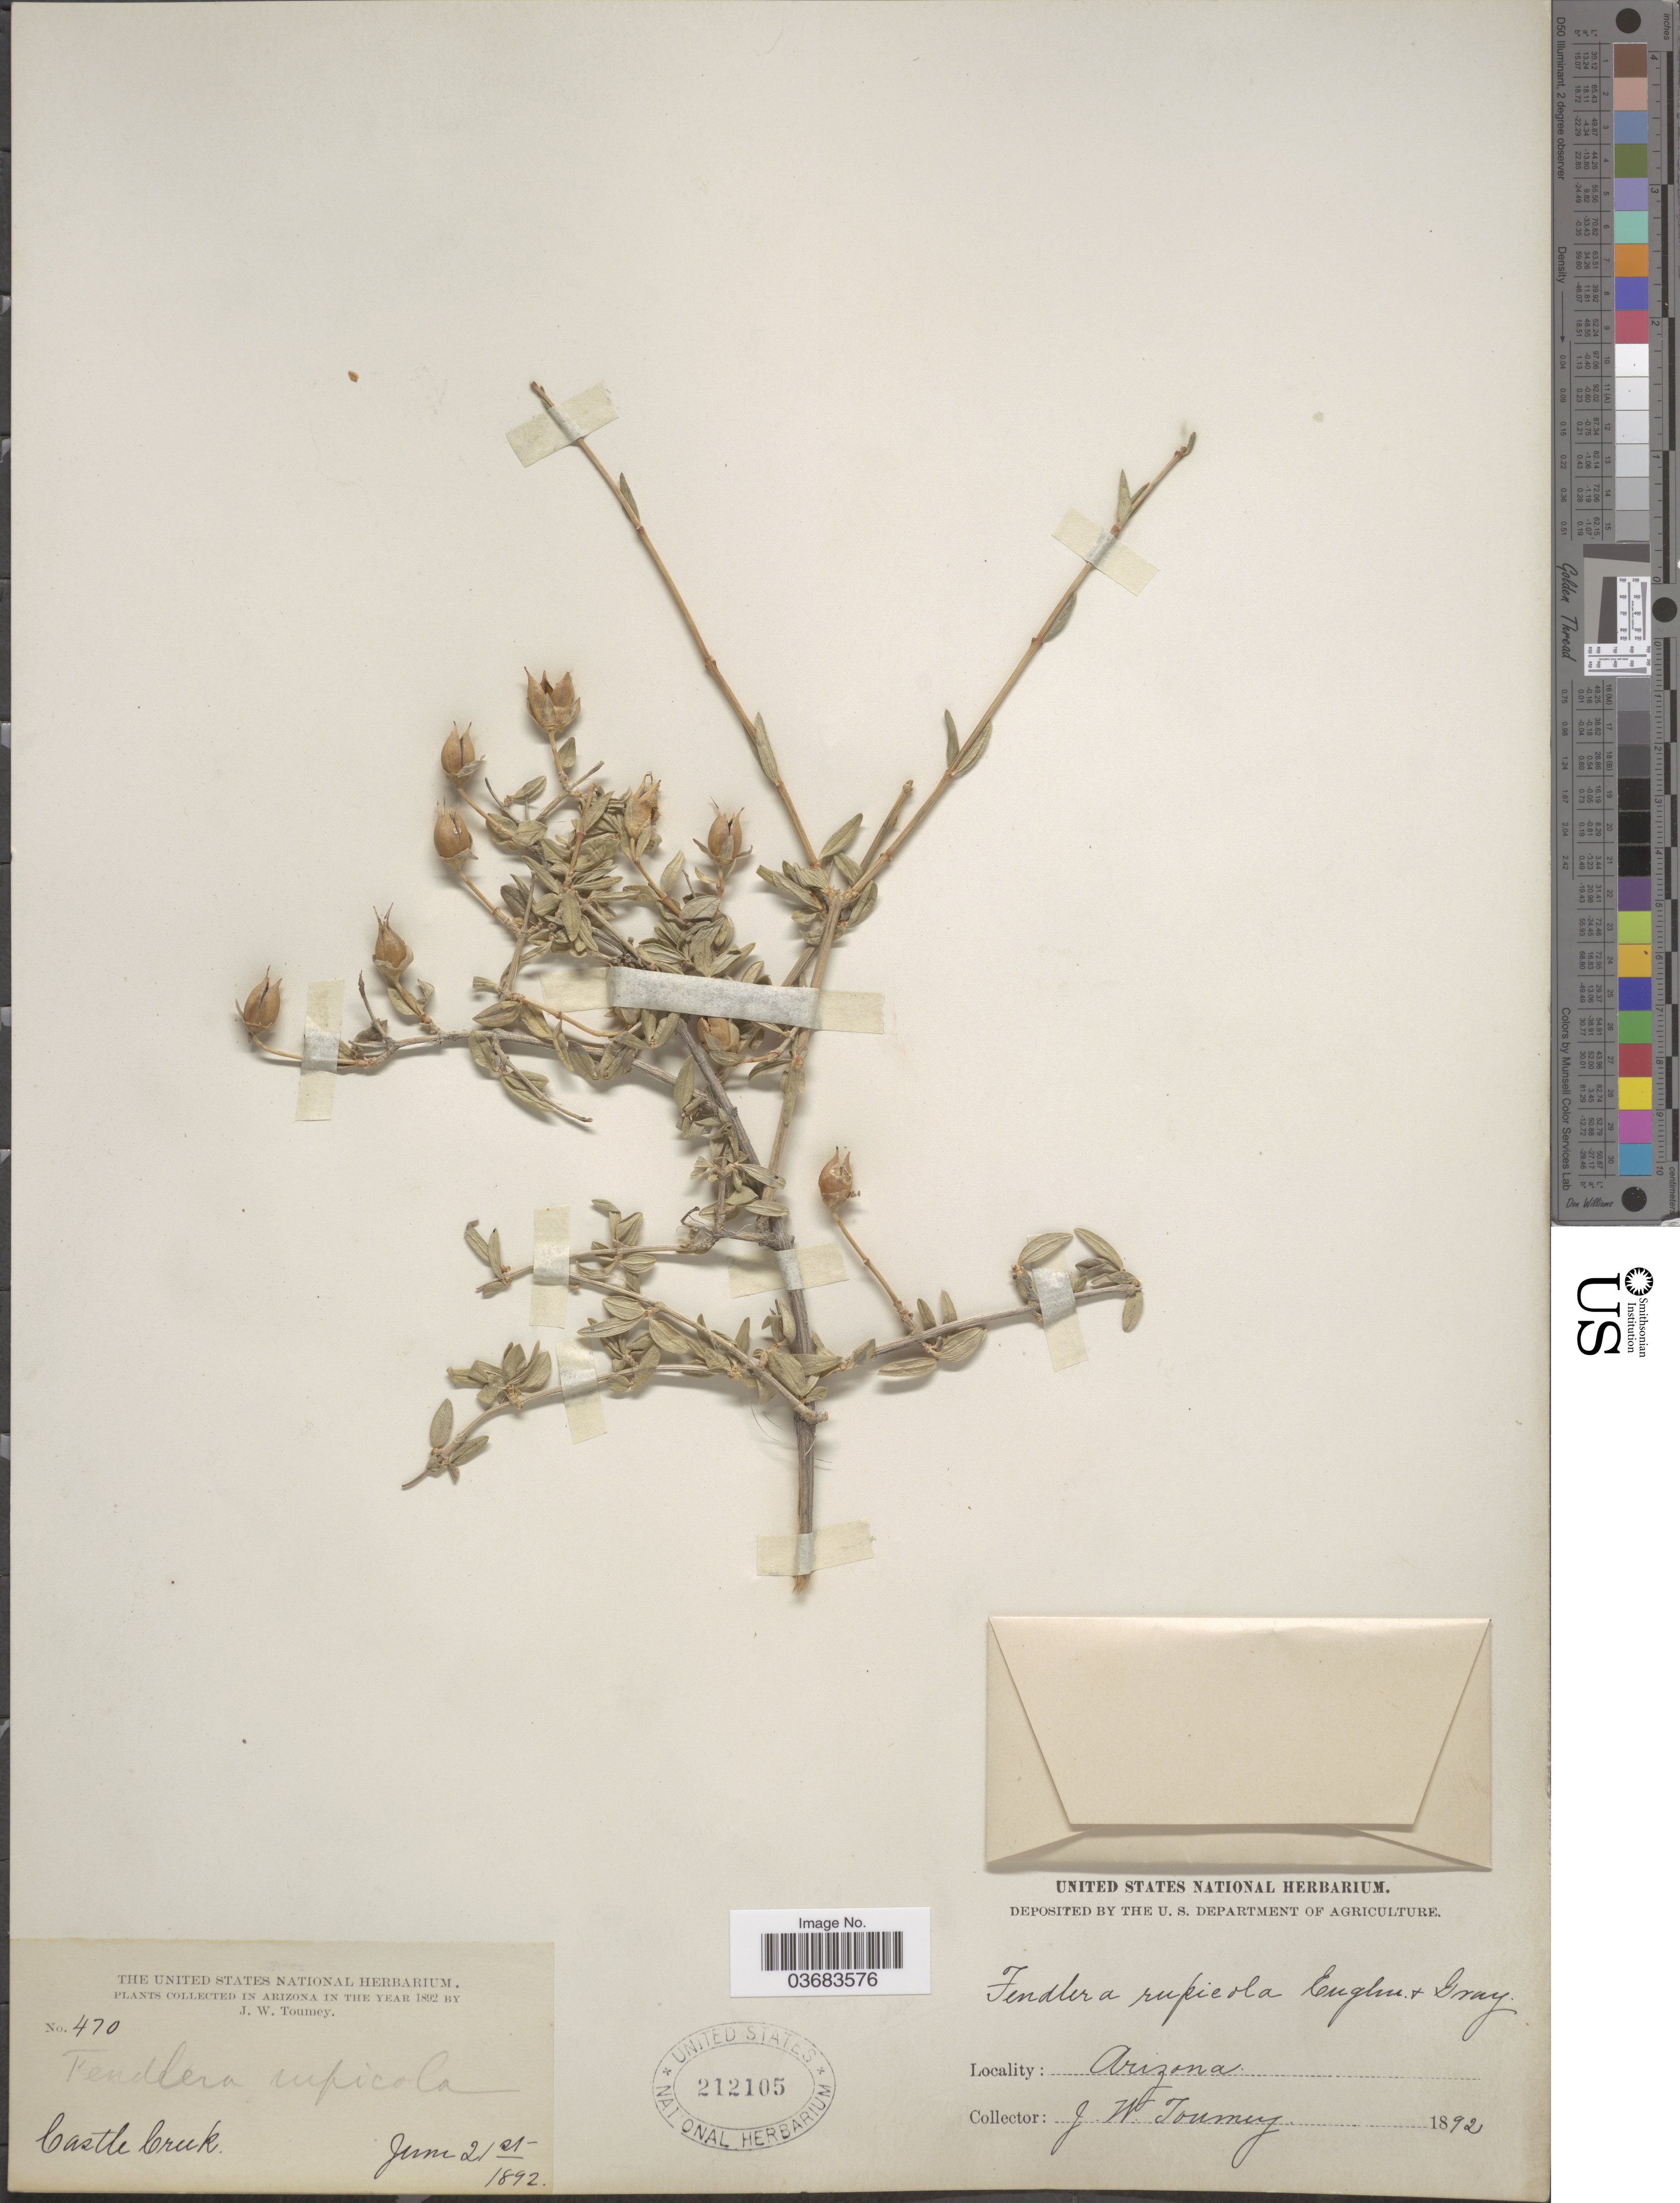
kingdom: Plantae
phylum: Tracheophyta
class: Magnoliopsida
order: Cornales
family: Hydrangeaceae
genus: Fendlera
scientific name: Fendlera rupicola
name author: Englem. & A. Gray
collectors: J. W. Toumey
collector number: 470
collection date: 1892-06-21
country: United States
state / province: Arizona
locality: Castle Creek.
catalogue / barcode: US 212105